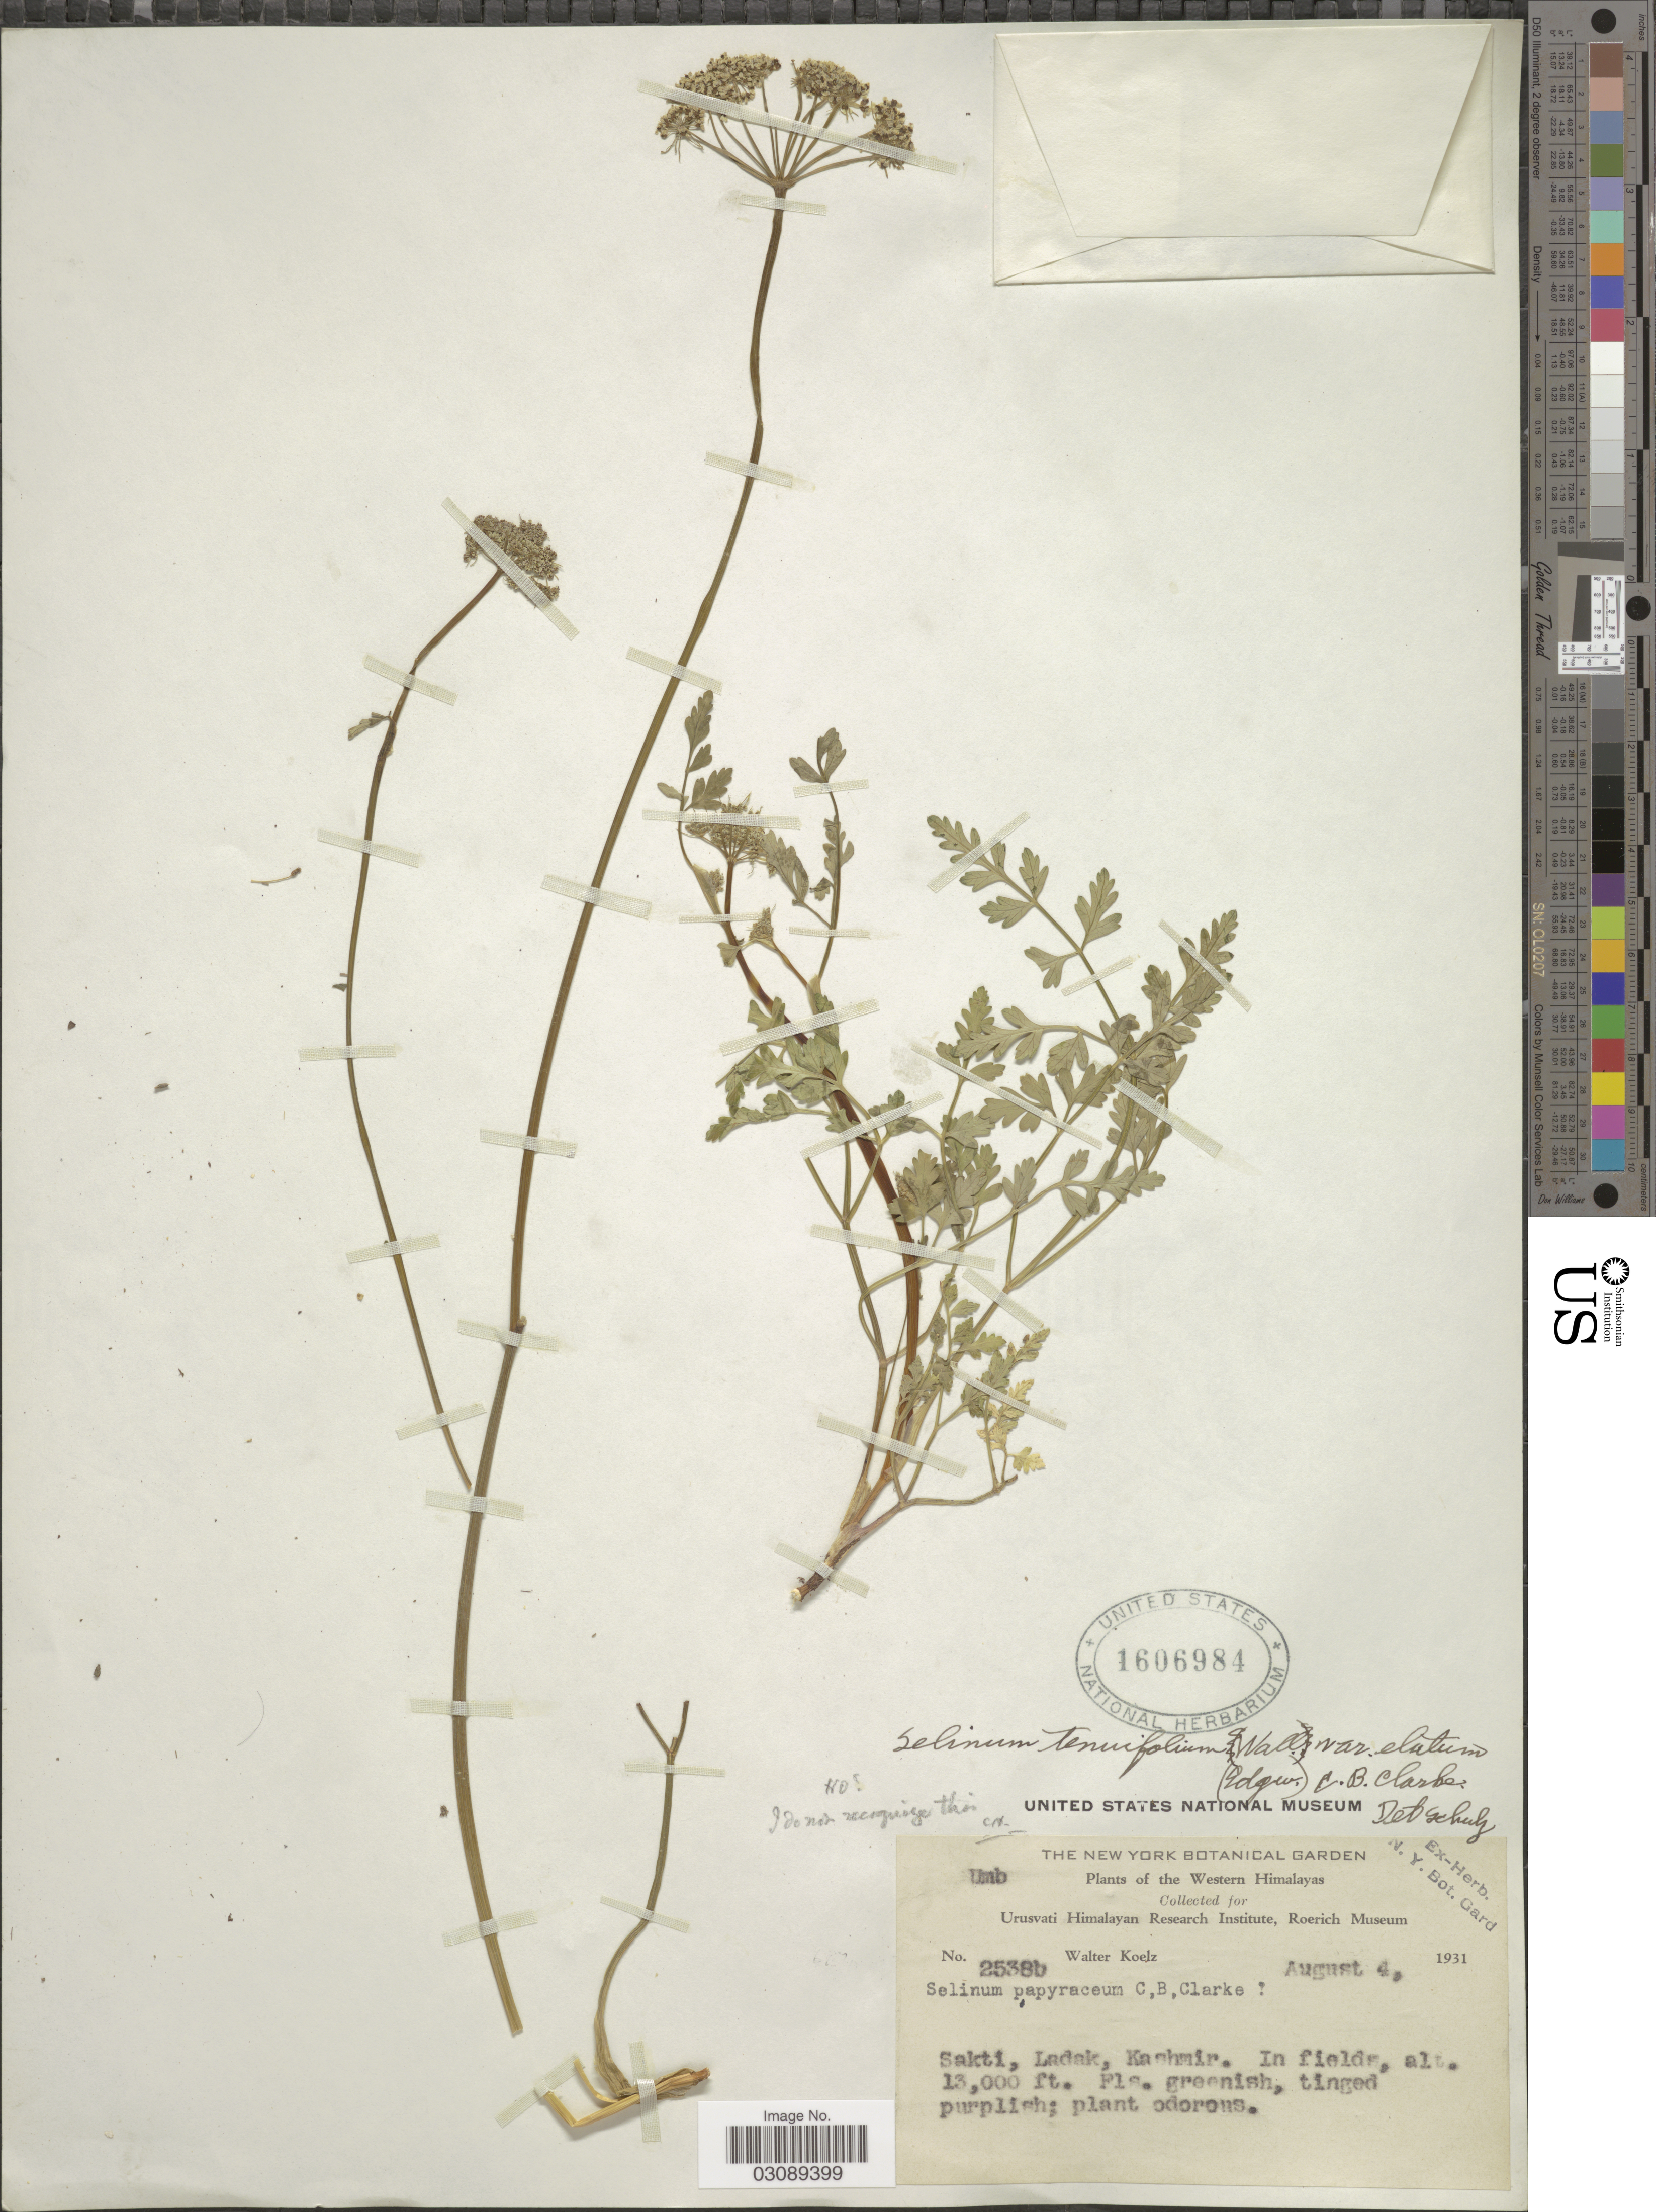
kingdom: Plantae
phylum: Tracheophyta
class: Magnoliopsida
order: Apiales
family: Apiaceae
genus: Ligusticopsis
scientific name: Ligusticopsis wallichianum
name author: Pimenov & Kljuykov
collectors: W. N. Koelz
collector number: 2538b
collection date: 1931-08-04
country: India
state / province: Ladakh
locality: Western Himalayas. Sakti, Ladak, Kashmir.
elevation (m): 3962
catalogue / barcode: US 1606984